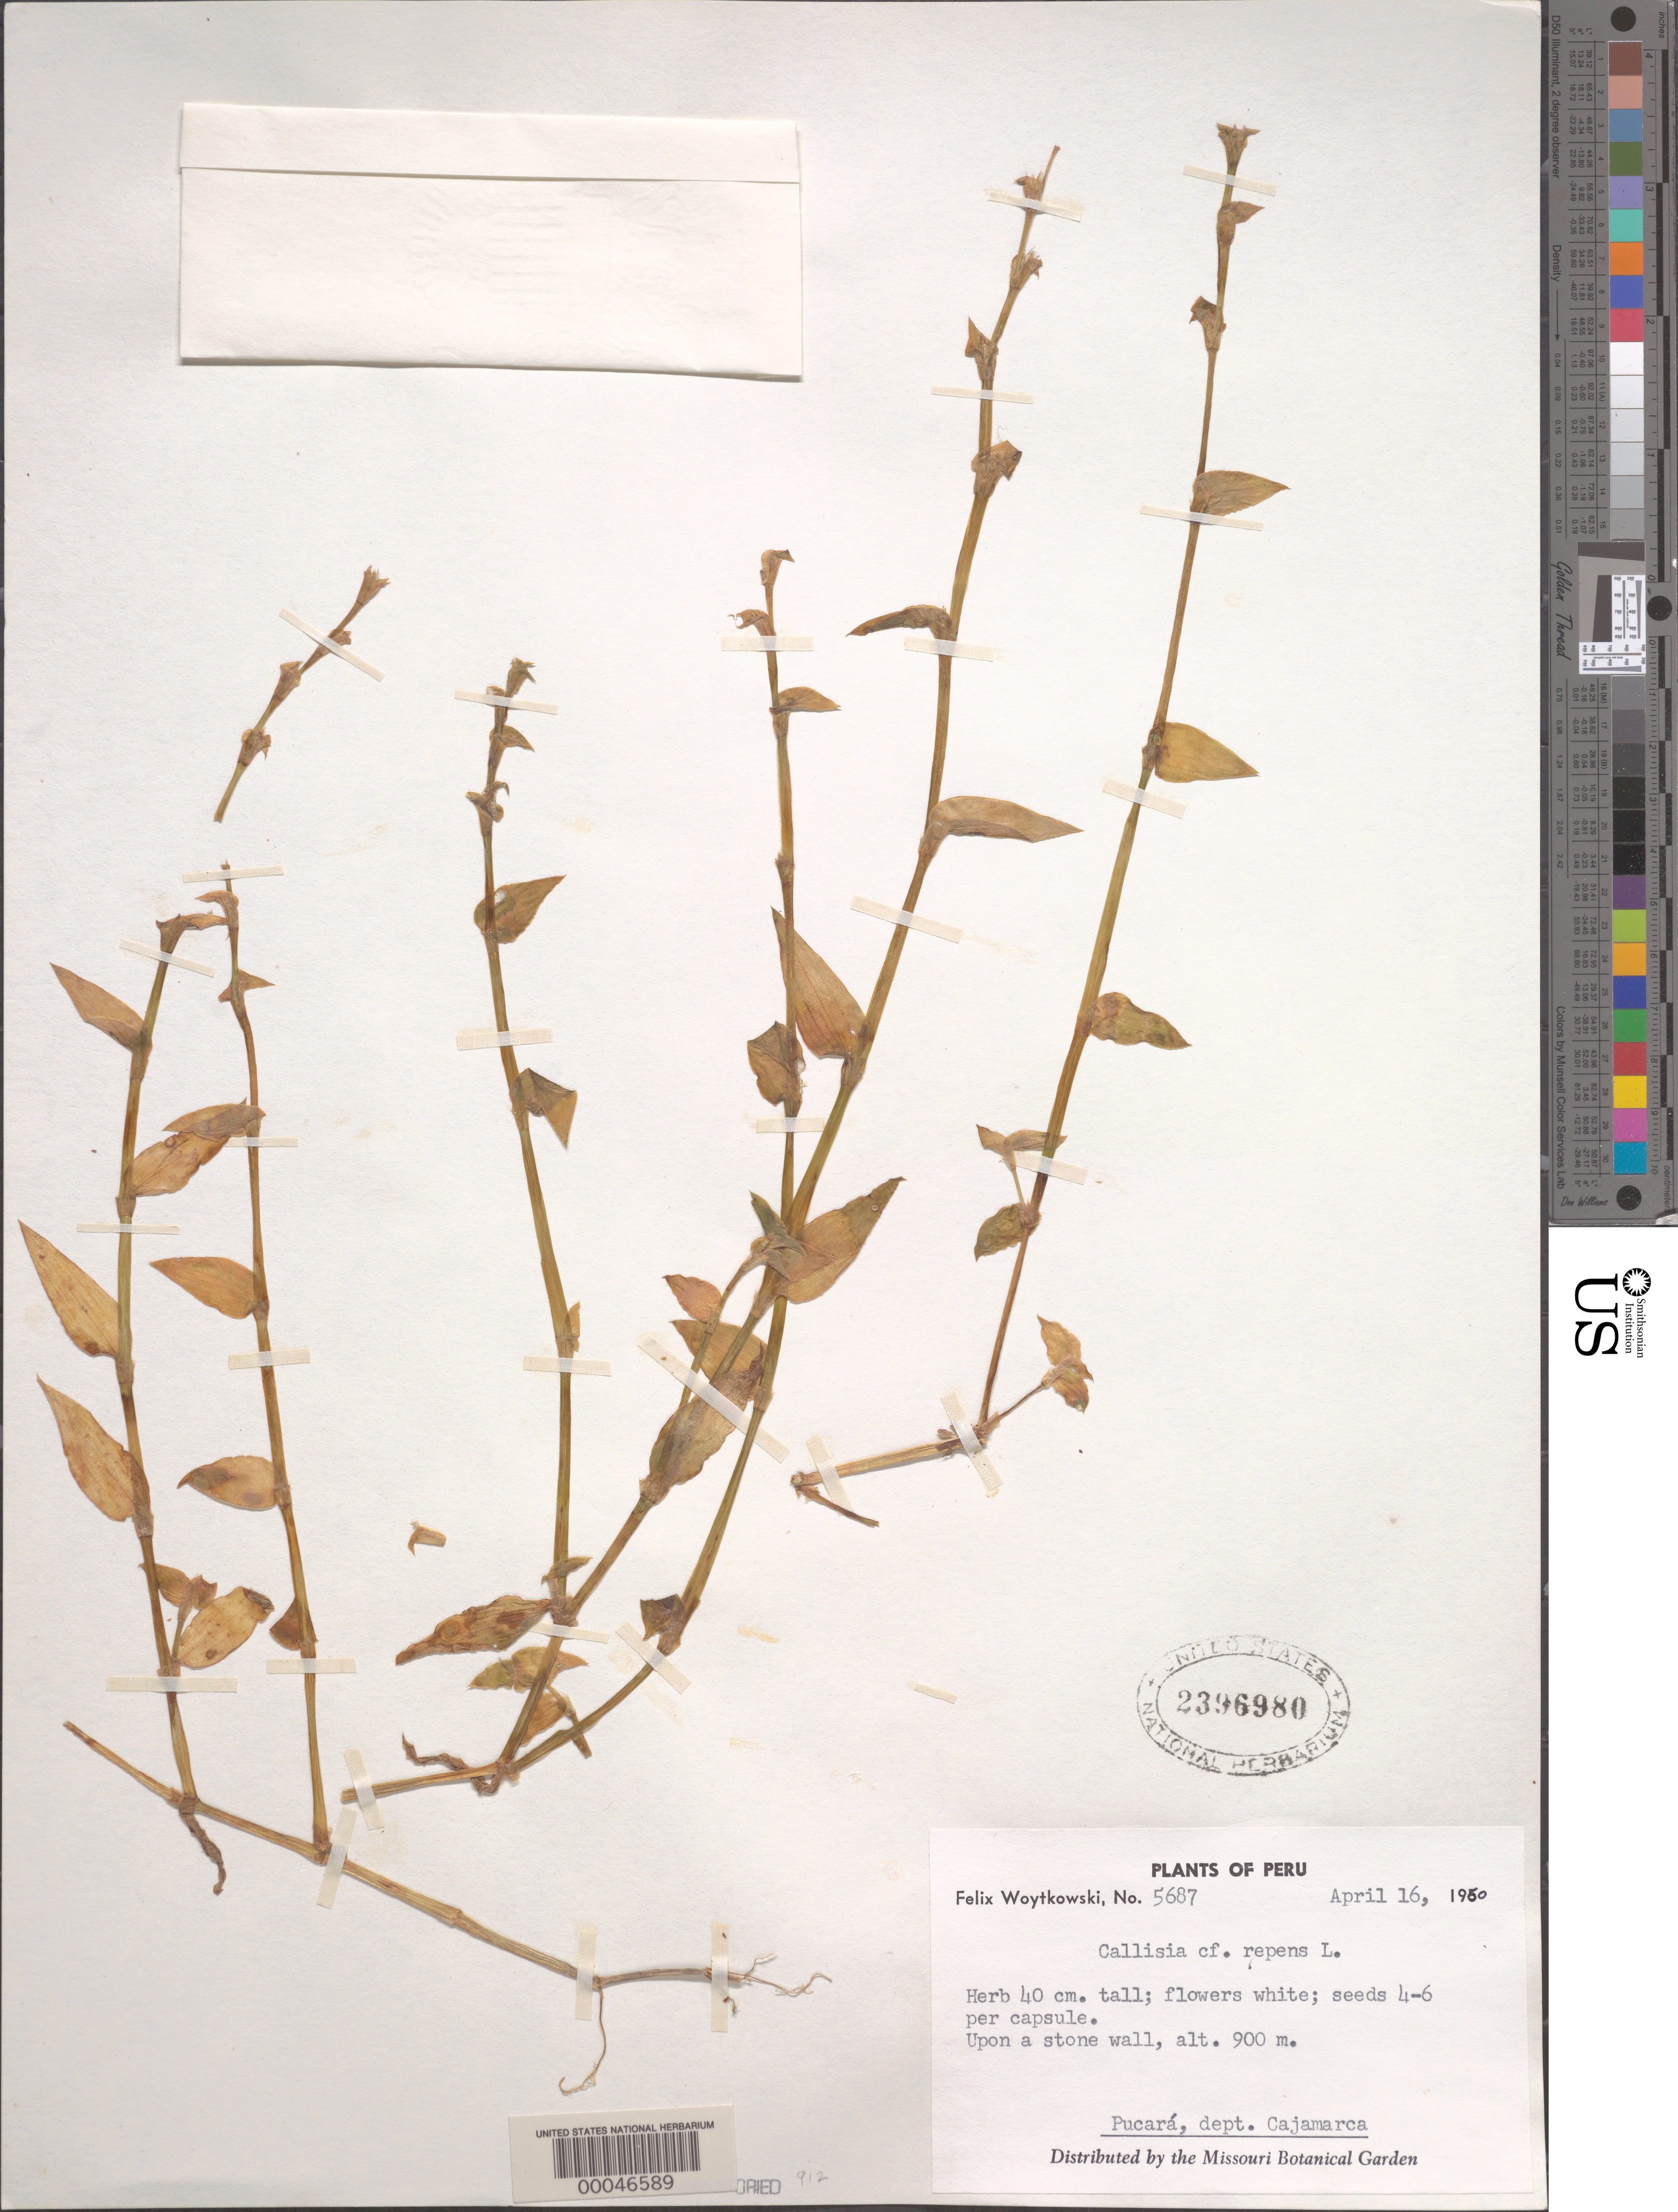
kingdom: Plantae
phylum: Tracheophyta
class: Liliopsida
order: Commelinales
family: Commelinaceae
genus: Callisia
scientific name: Callisia repens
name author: (Jacq.) L.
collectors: F. Woytkowski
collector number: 5687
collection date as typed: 16 Apr 1950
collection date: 1950-04-16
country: Peru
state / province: Cajamarca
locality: Pucará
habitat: On stone wall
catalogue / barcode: US 2396980